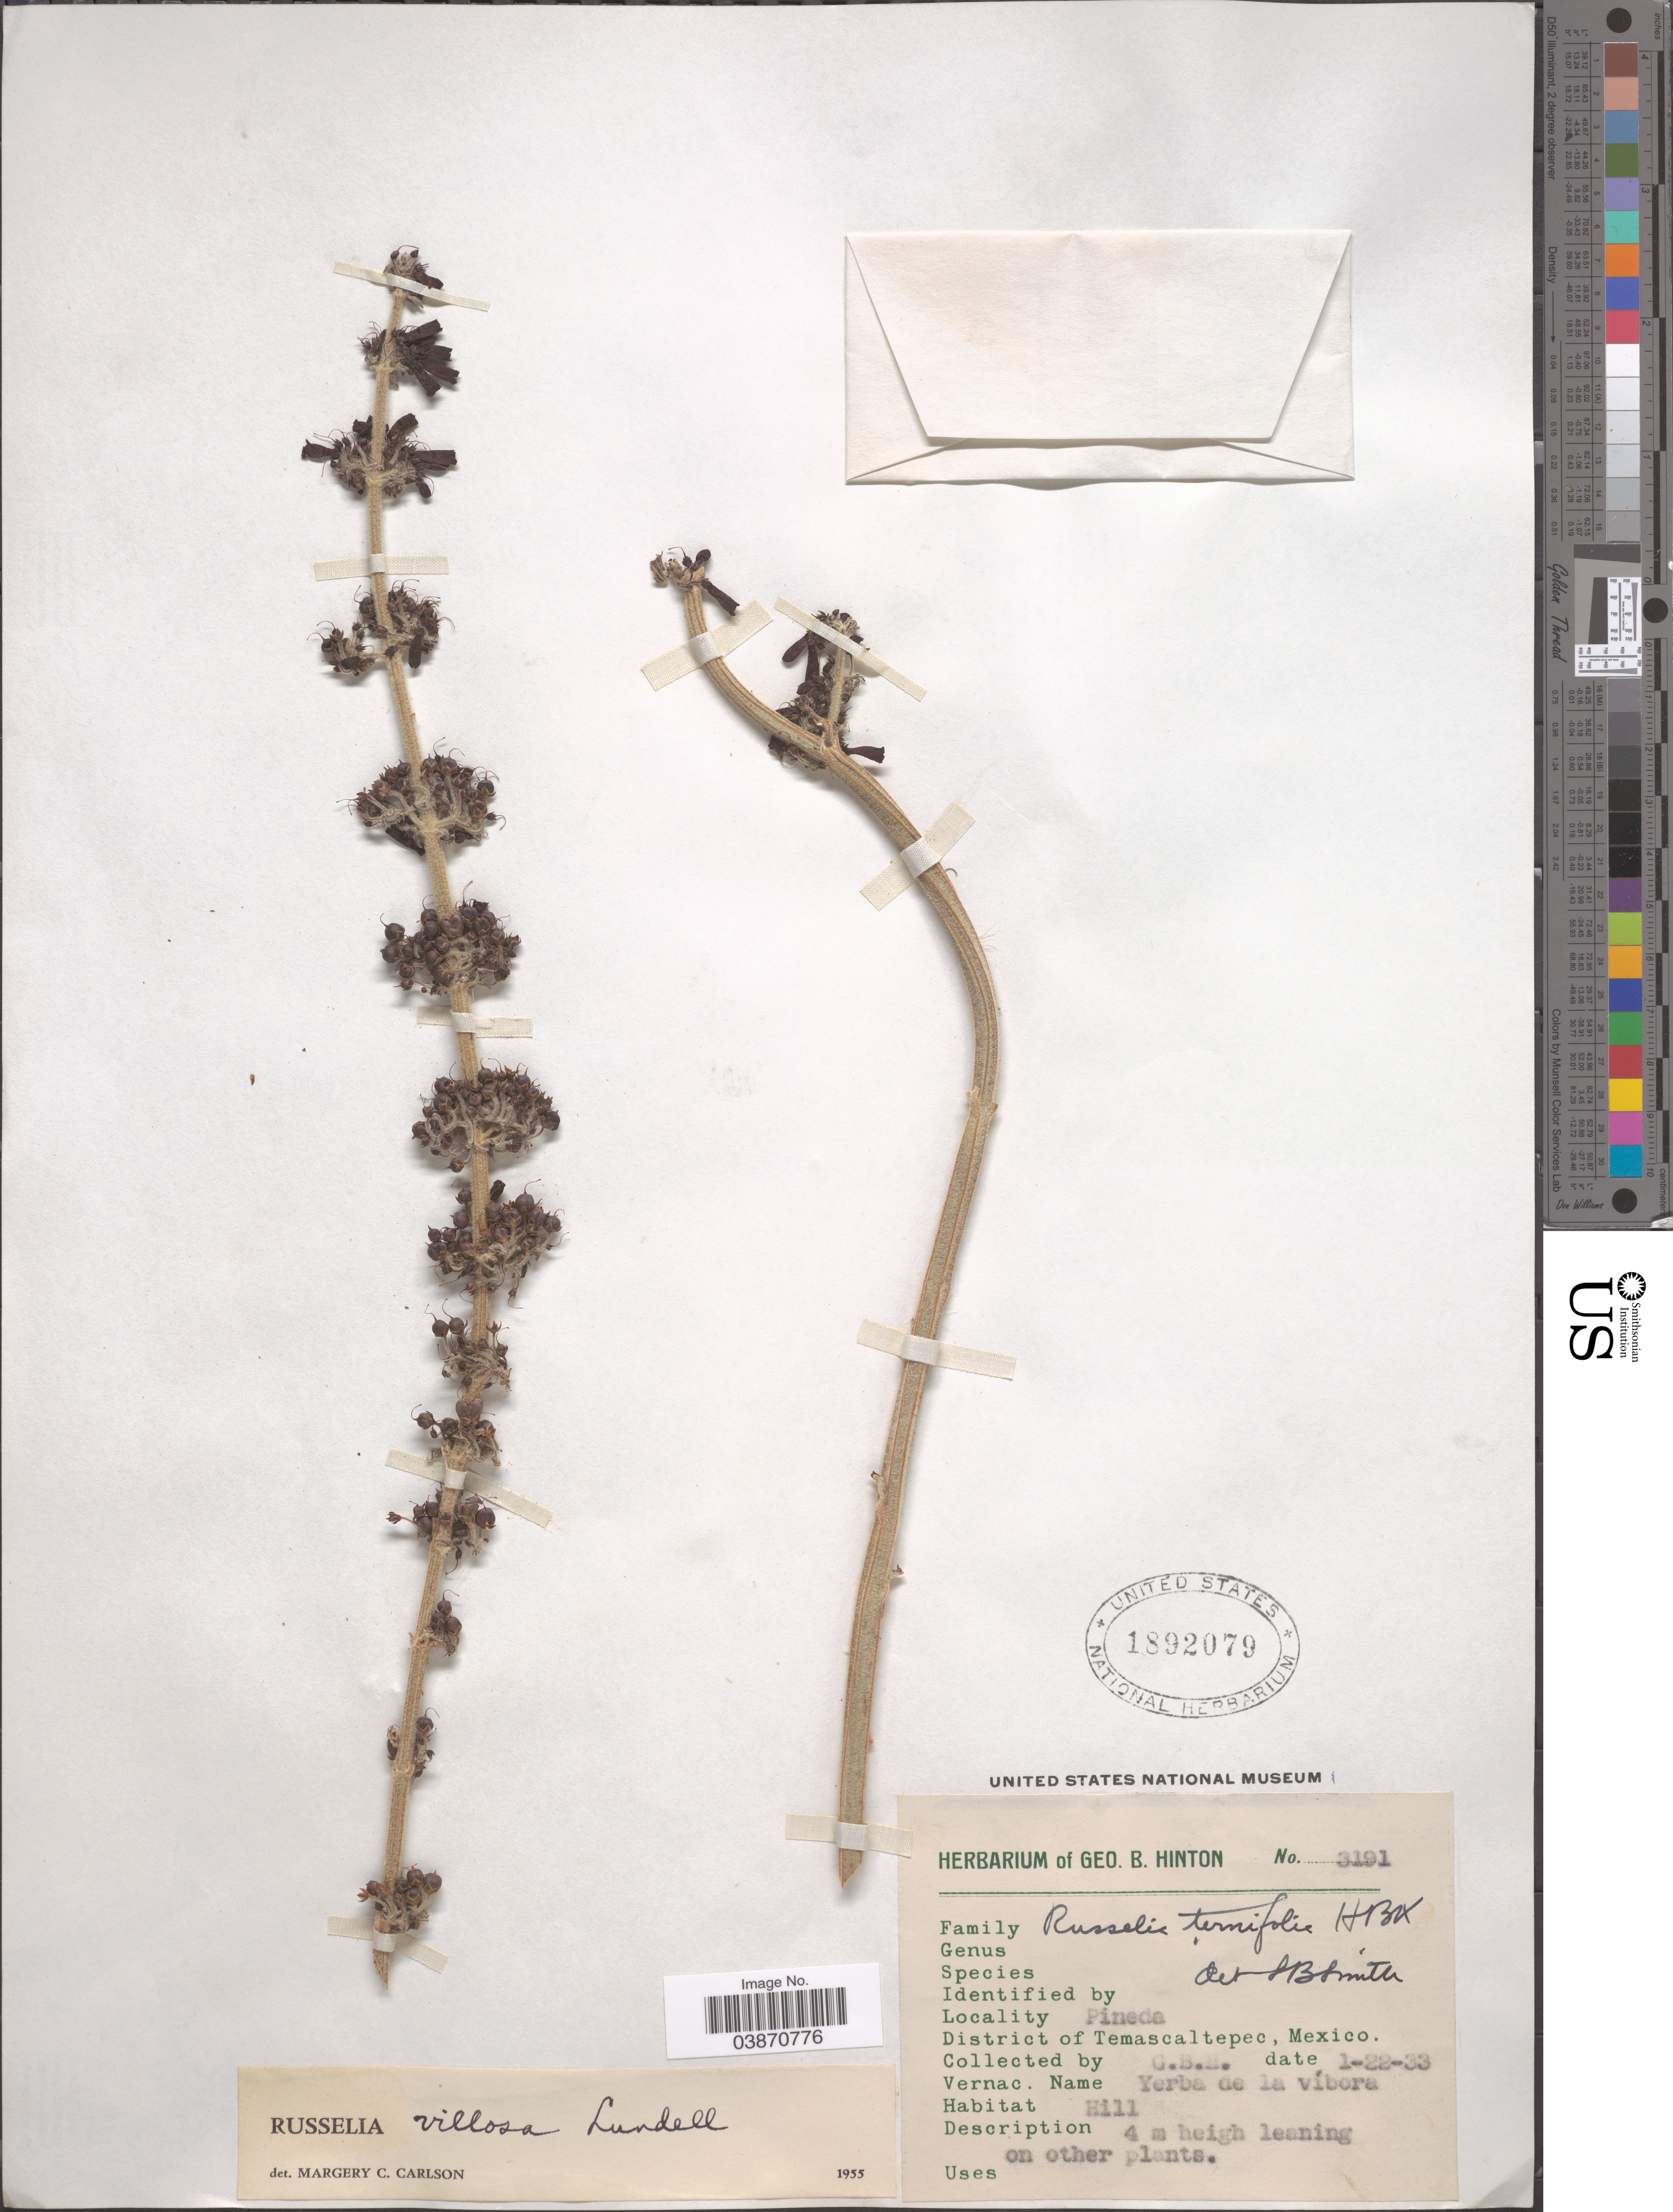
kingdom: Plantae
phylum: Tracheophyta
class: Magnoliopsida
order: Lamiales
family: Plantaginaceae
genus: Russelia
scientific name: Russelia villosa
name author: Lundell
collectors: G. B. Hinton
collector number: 3191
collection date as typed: Transcribed d/m/y: 22/1/33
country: Mexico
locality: Pineda. District of Temascaltepec.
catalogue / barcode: US 1892079